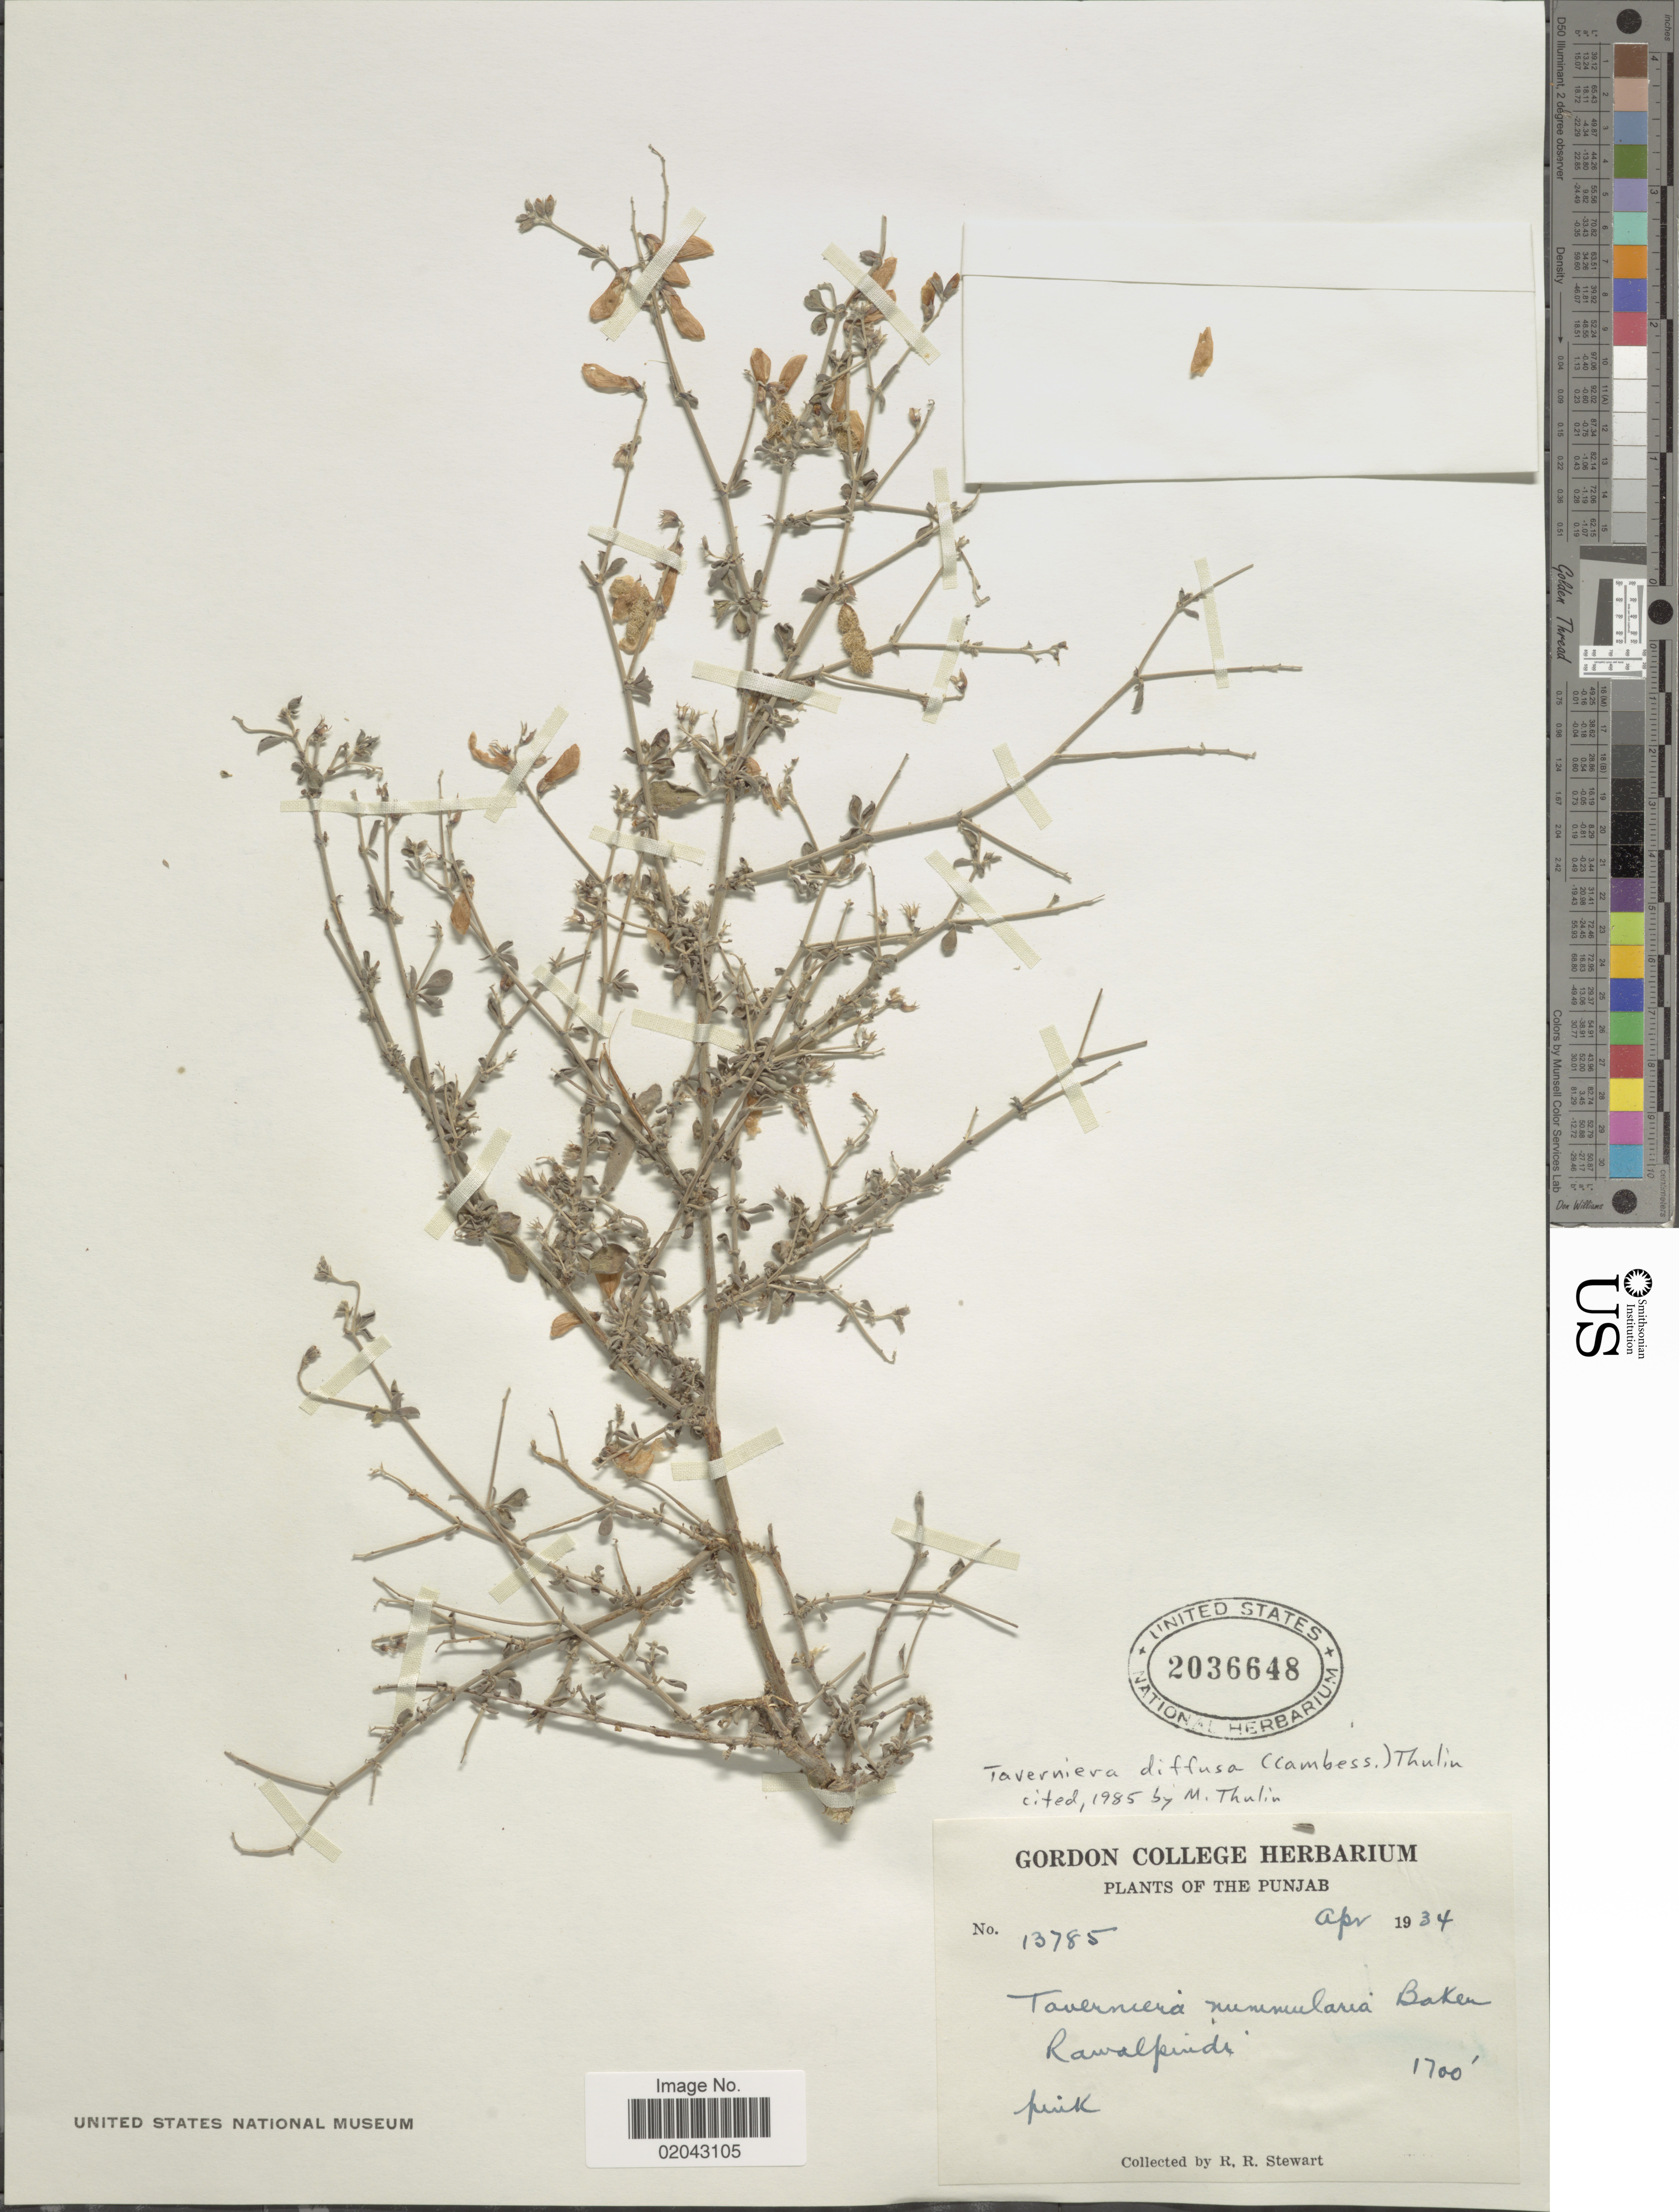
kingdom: Plantae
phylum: Tracheophyta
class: Magnoliopsida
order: Fabales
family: Fabaceae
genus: Taverniera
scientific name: Taverniera diffusa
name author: (Cambess.) Thulin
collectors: R. R. Stewart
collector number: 13785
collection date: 1934-04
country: Pakistan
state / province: Punjab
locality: Rawalpindi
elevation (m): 518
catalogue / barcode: US 2036648